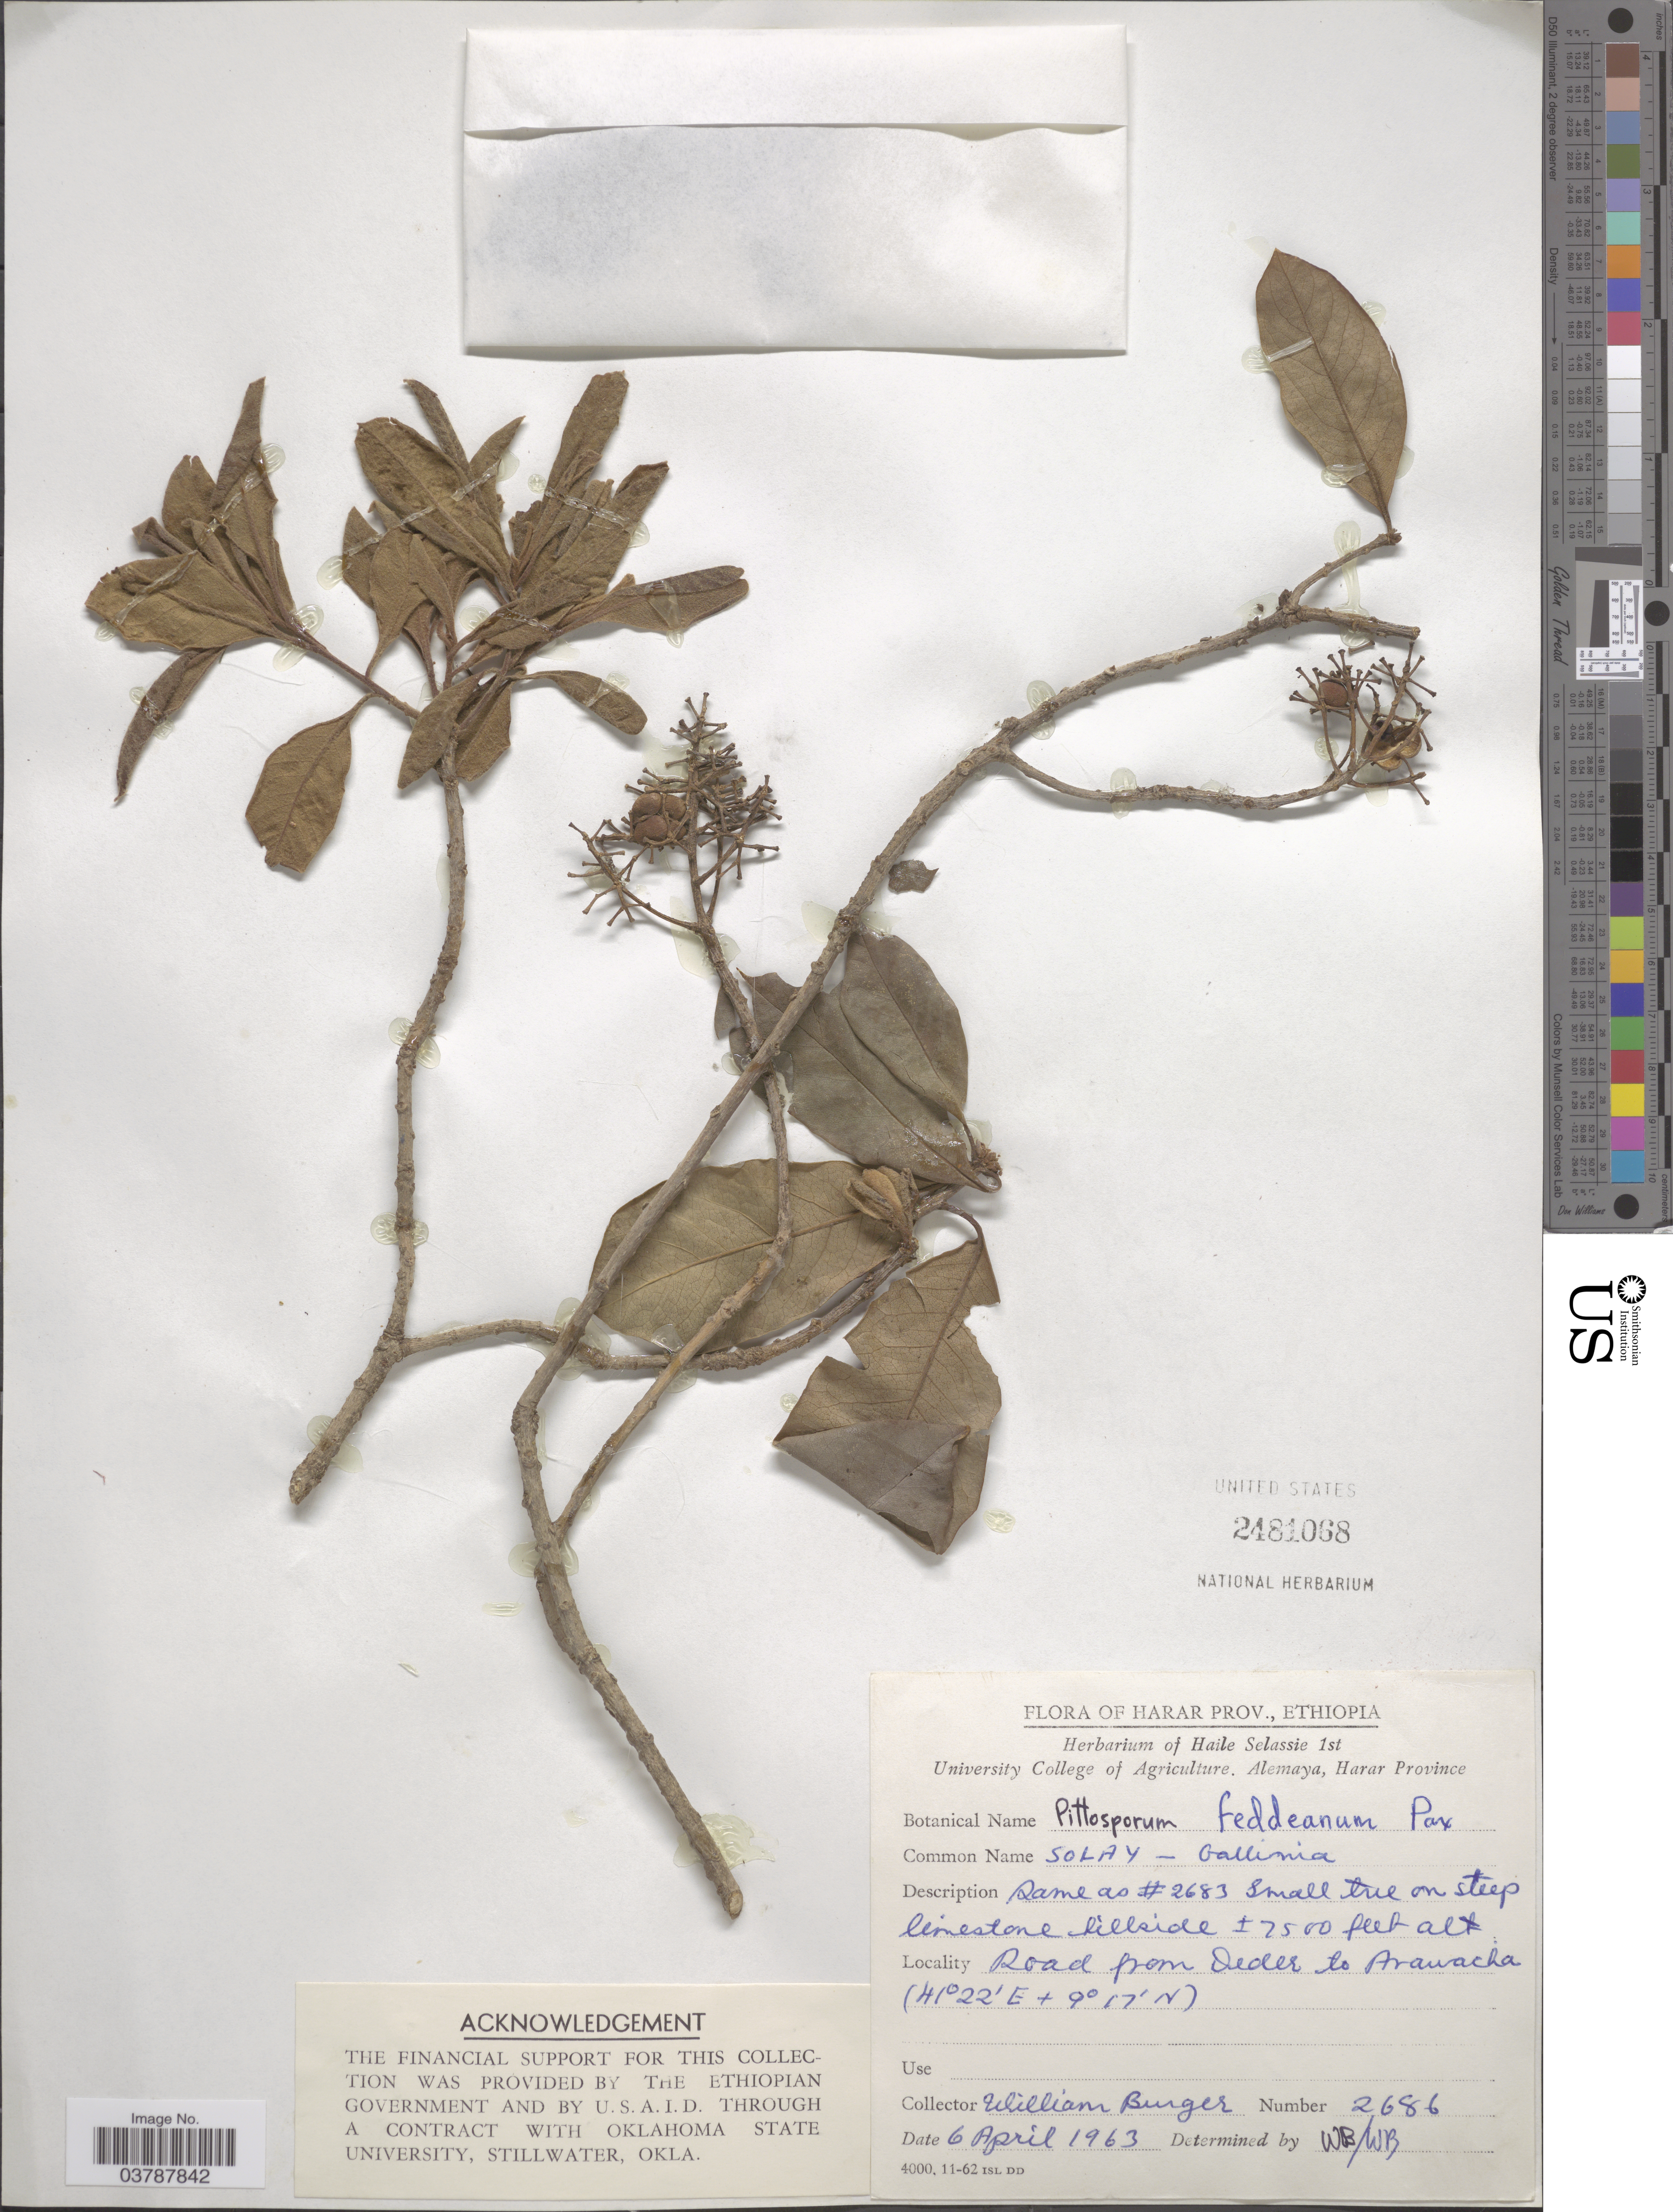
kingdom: Plantae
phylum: Tracheophyta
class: Magnoliopsida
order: Apiales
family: Pittosporaceae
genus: Pittosporum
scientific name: Pittosporum feddeanum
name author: Pax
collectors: W. Burger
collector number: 2686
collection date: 1963-04-06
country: Ethiopia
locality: Harar Prov. Road from Qeder to Aranacha.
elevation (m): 762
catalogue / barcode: US 2481068